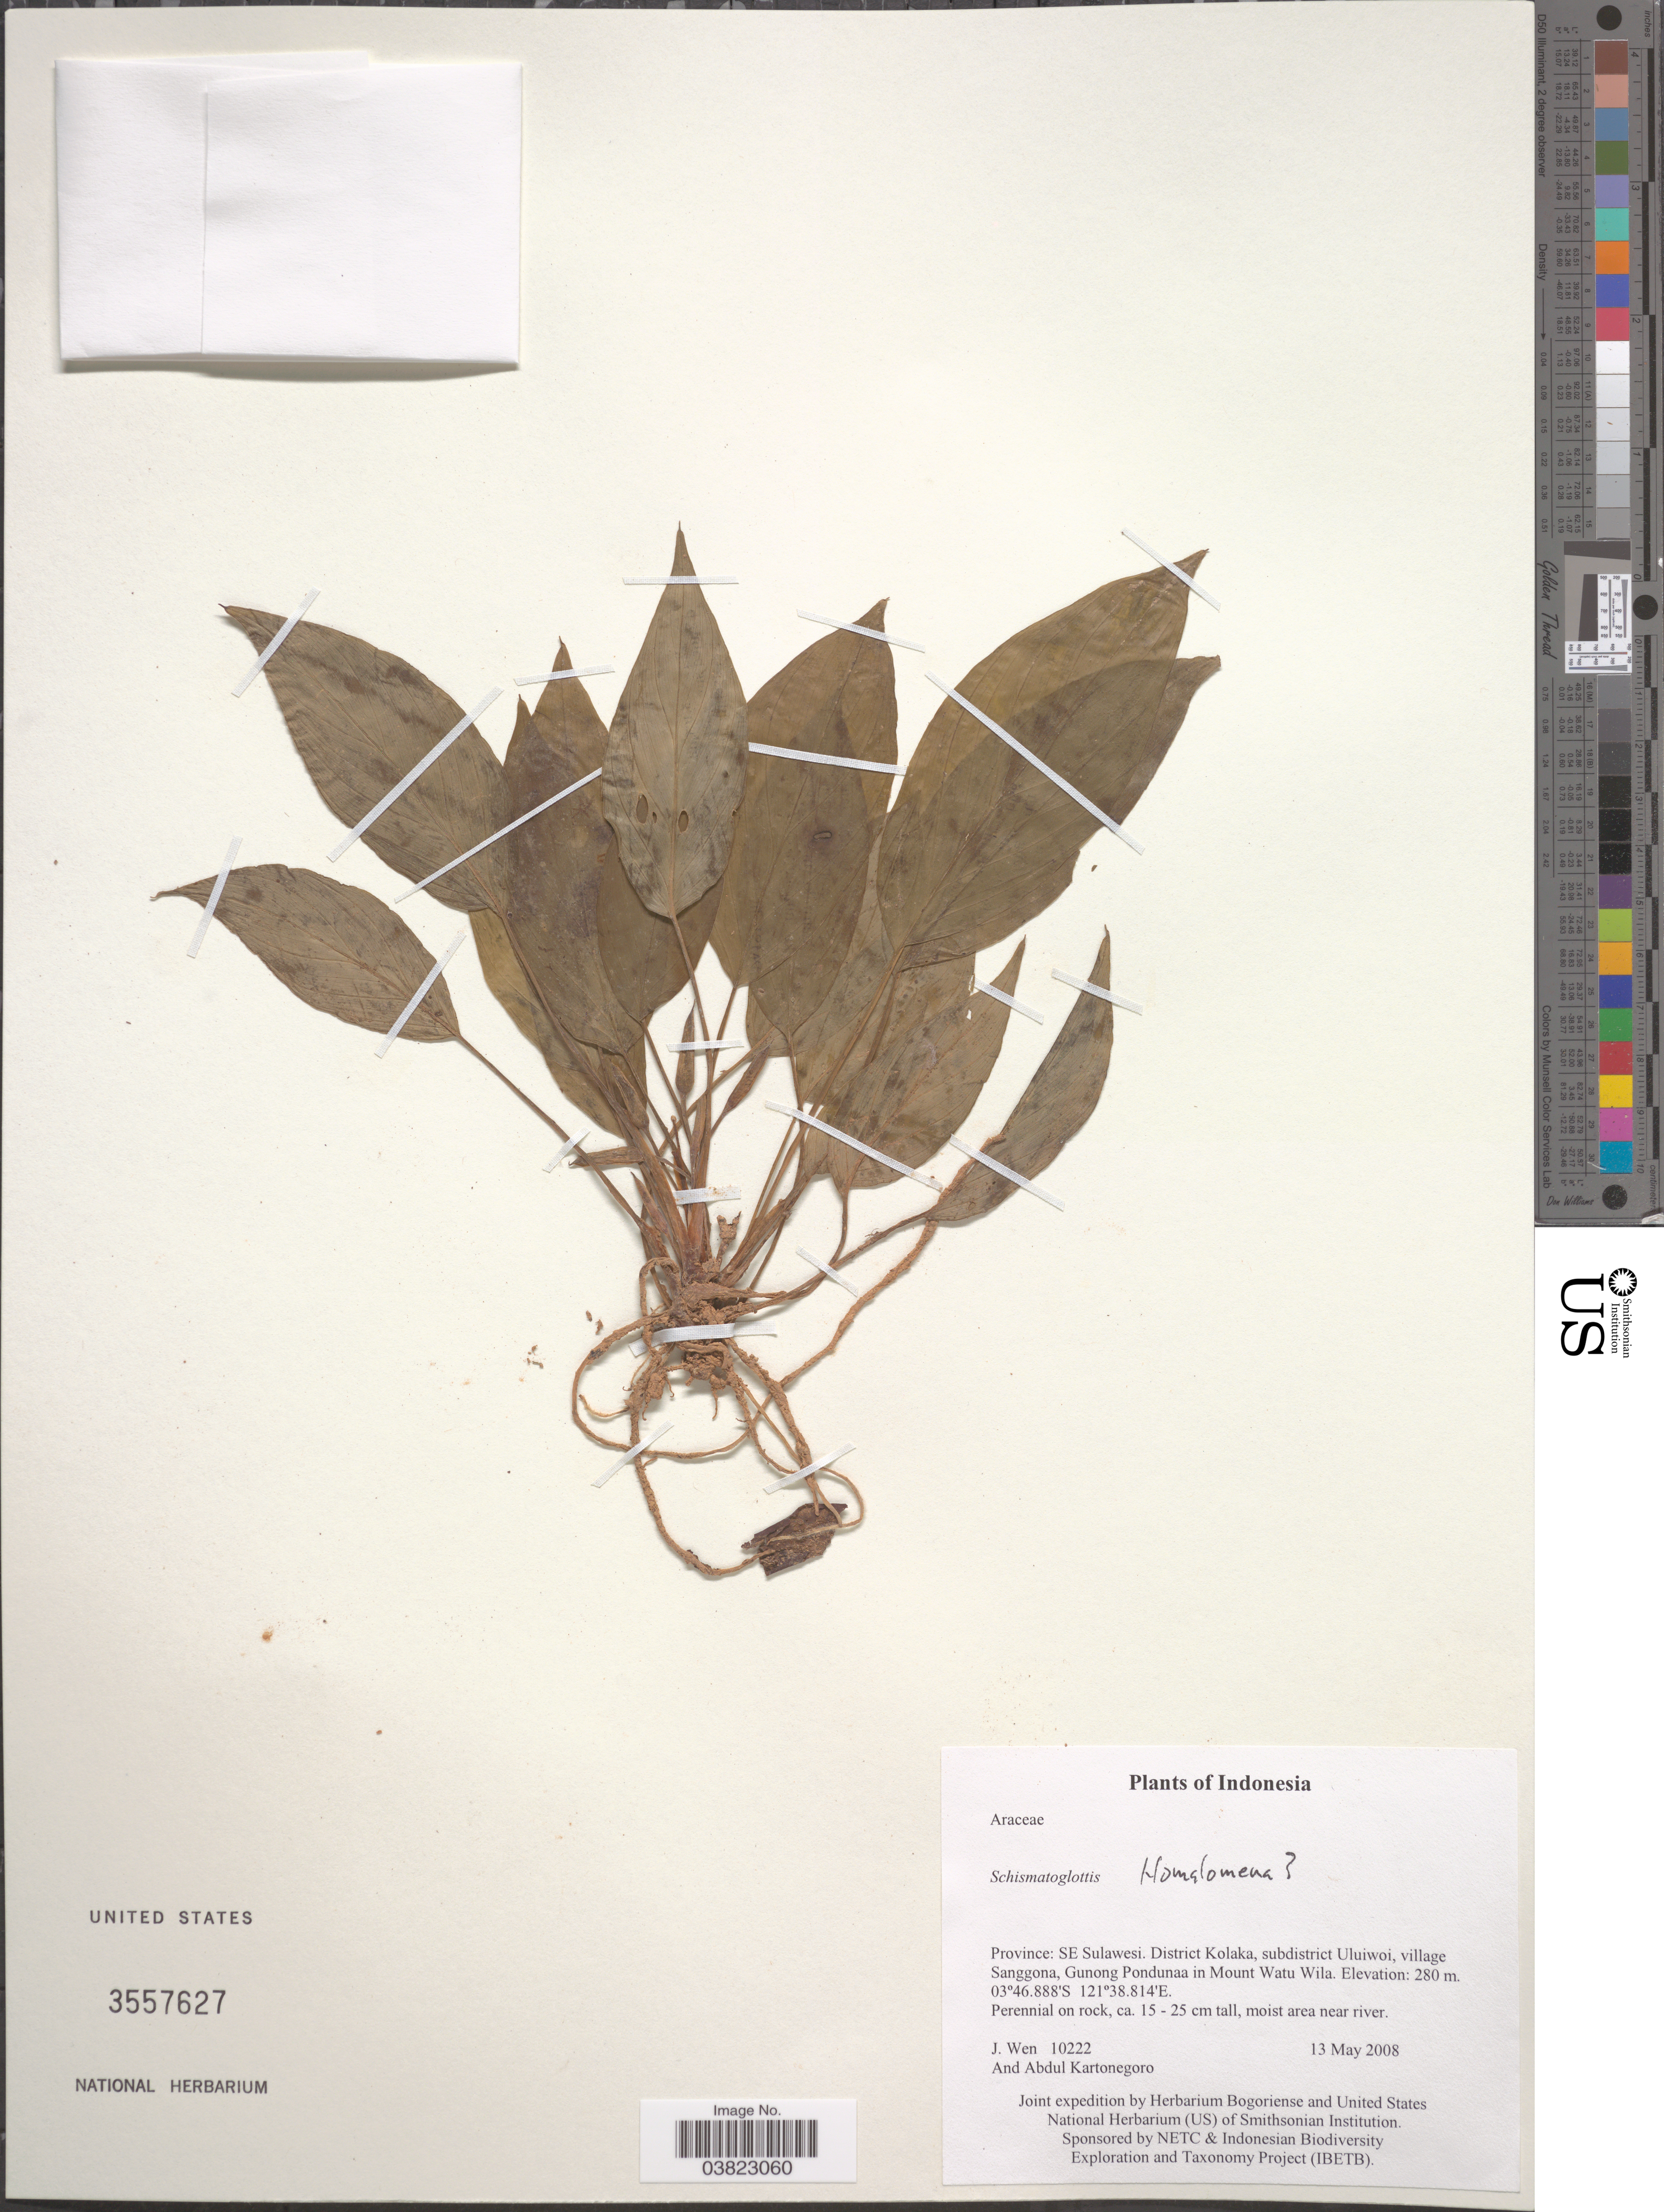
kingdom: Plantae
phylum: Tracheophyta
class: Liliopsida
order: Alismatales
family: Araceae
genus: Homalomena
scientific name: Homalomena sp.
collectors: J. Wen & A. Kartonegoro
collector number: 10222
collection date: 2008-05-13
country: Indonesia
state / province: Sulawesi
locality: Province: SE Sulawesi. District Kolaka, subdistrict Uluiwoi, village Sanggona, Gunong Pondunaa in Mount Watu Wila.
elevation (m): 280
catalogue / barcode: US 3557627